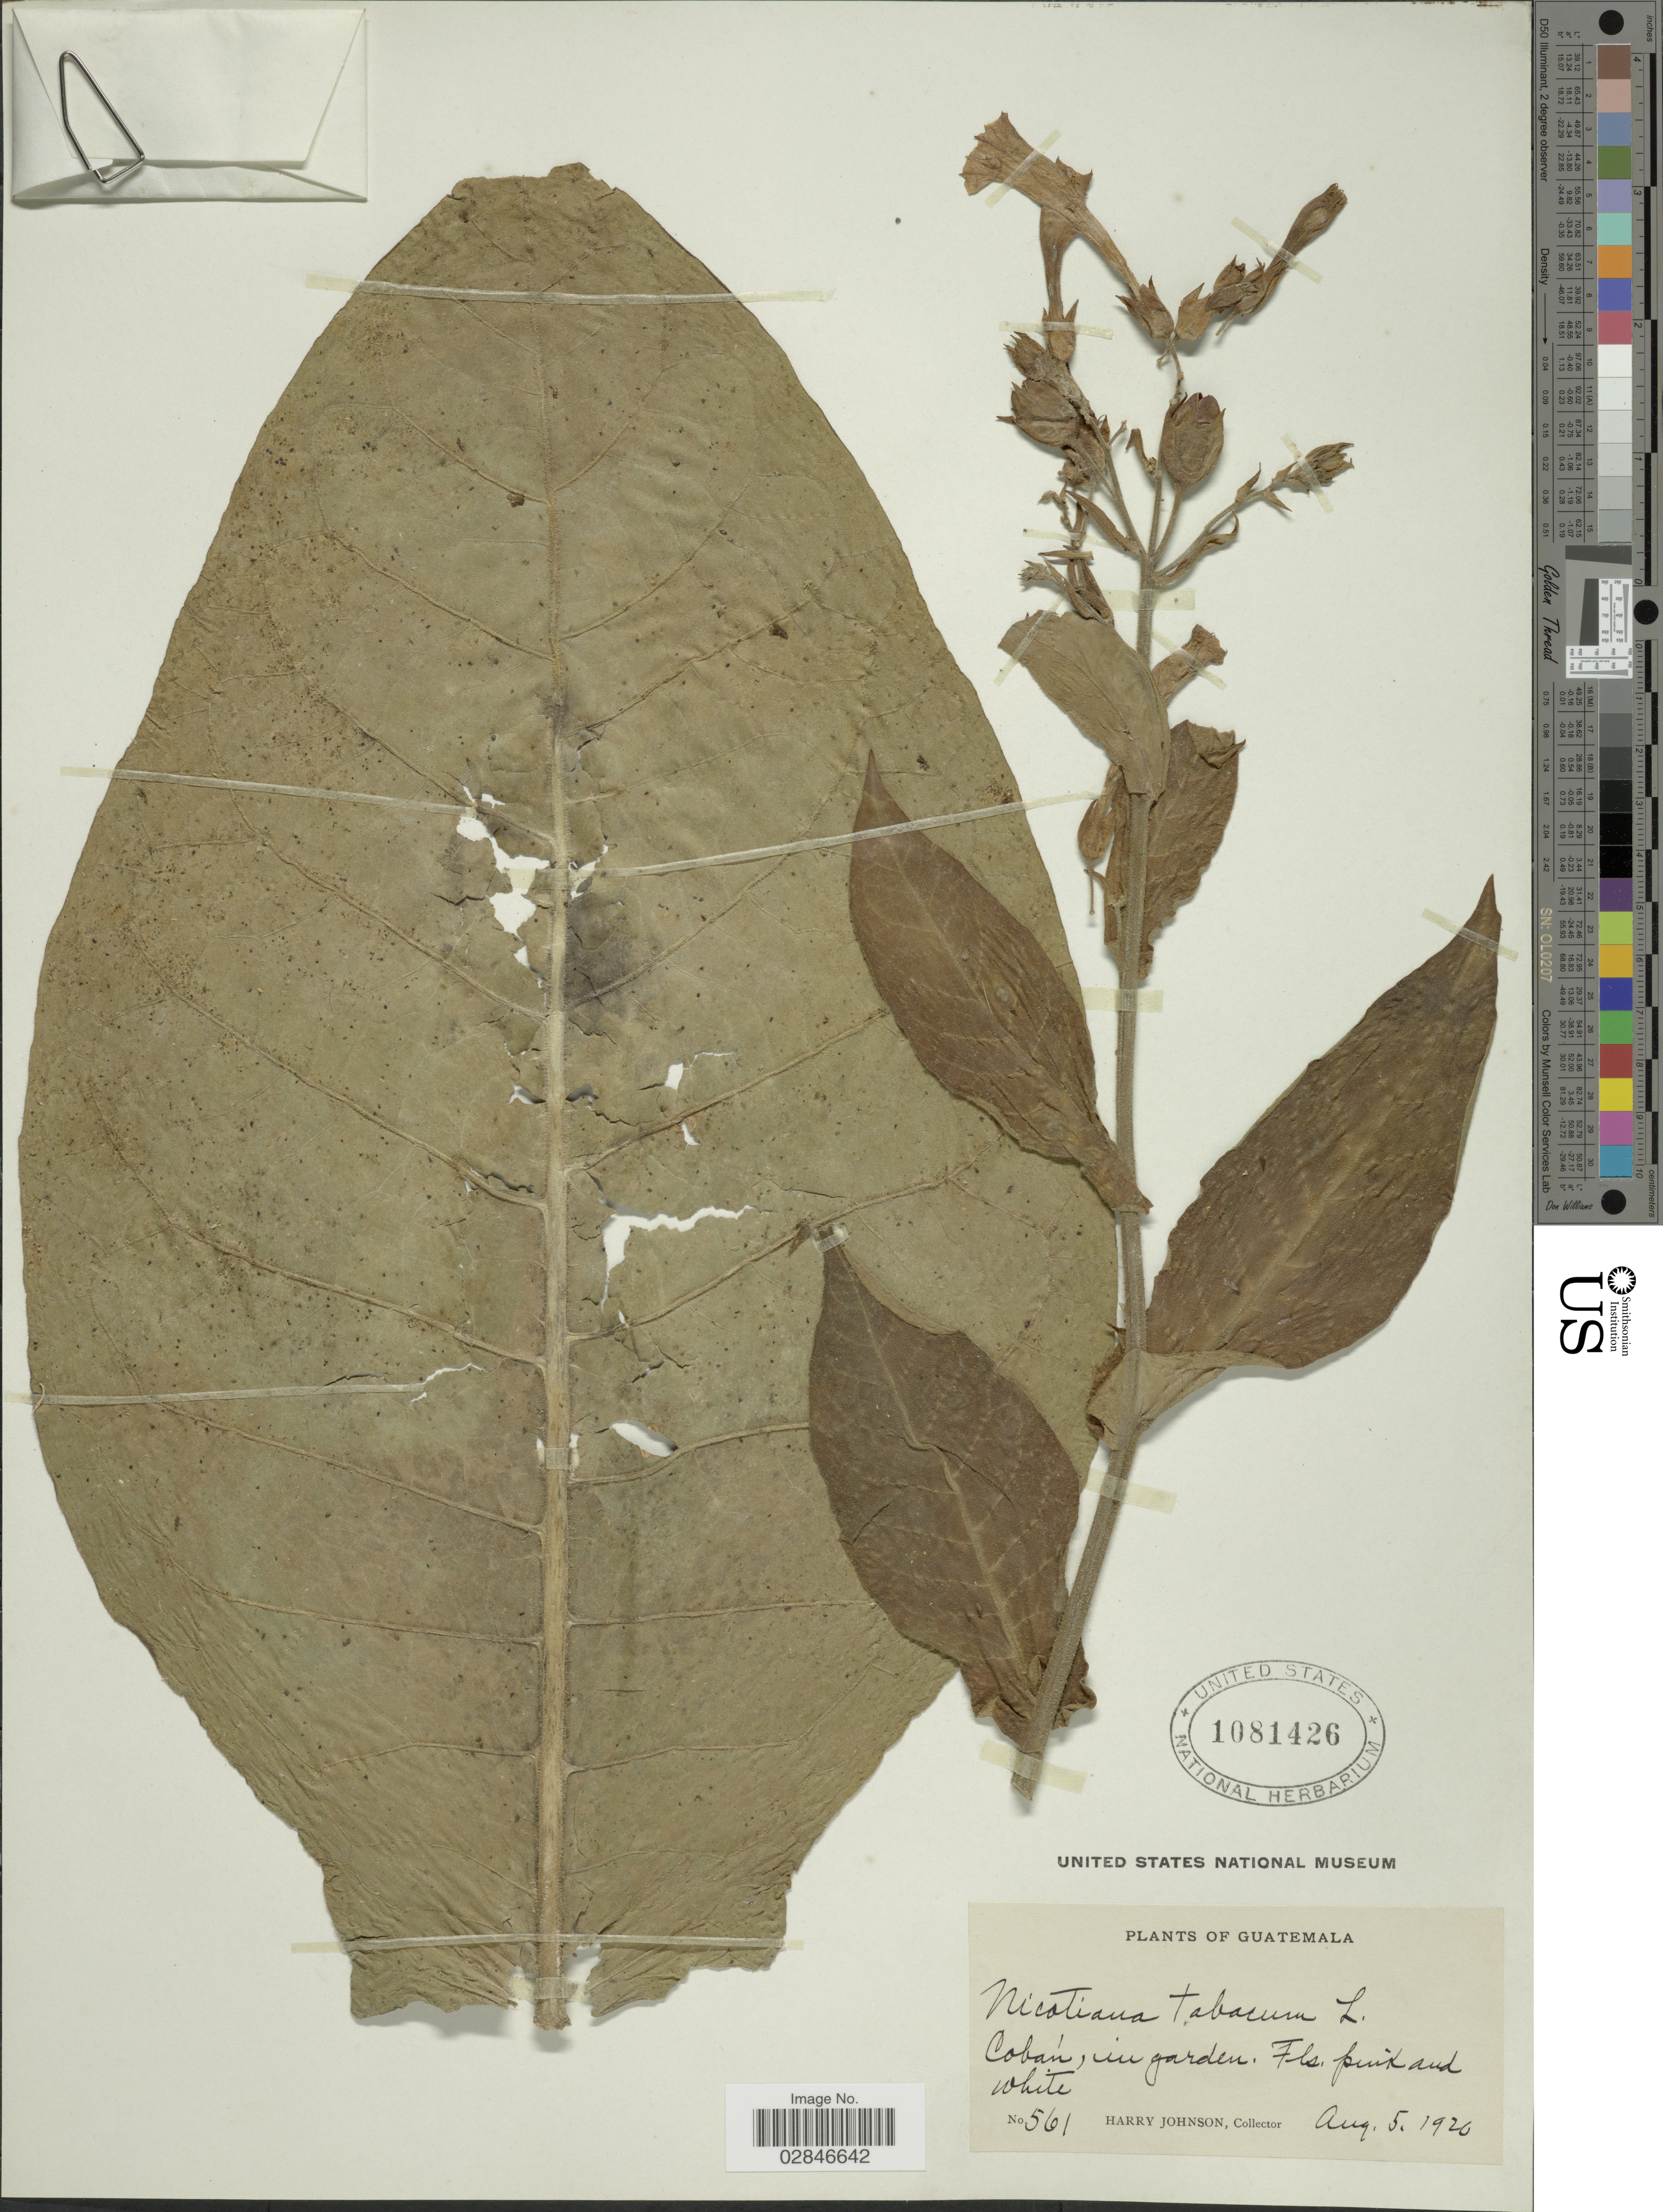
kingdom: Plantae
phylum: Tracheophyta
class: Magnoliopsida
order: Solanales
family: Solanaceae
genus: Nicotiana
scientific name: Nicotiana tabacum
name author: L.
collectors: H. Johnson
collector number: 561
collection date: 1920-08-05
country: Guatemala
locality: Cobán, in garden.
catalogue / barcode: US 1081426